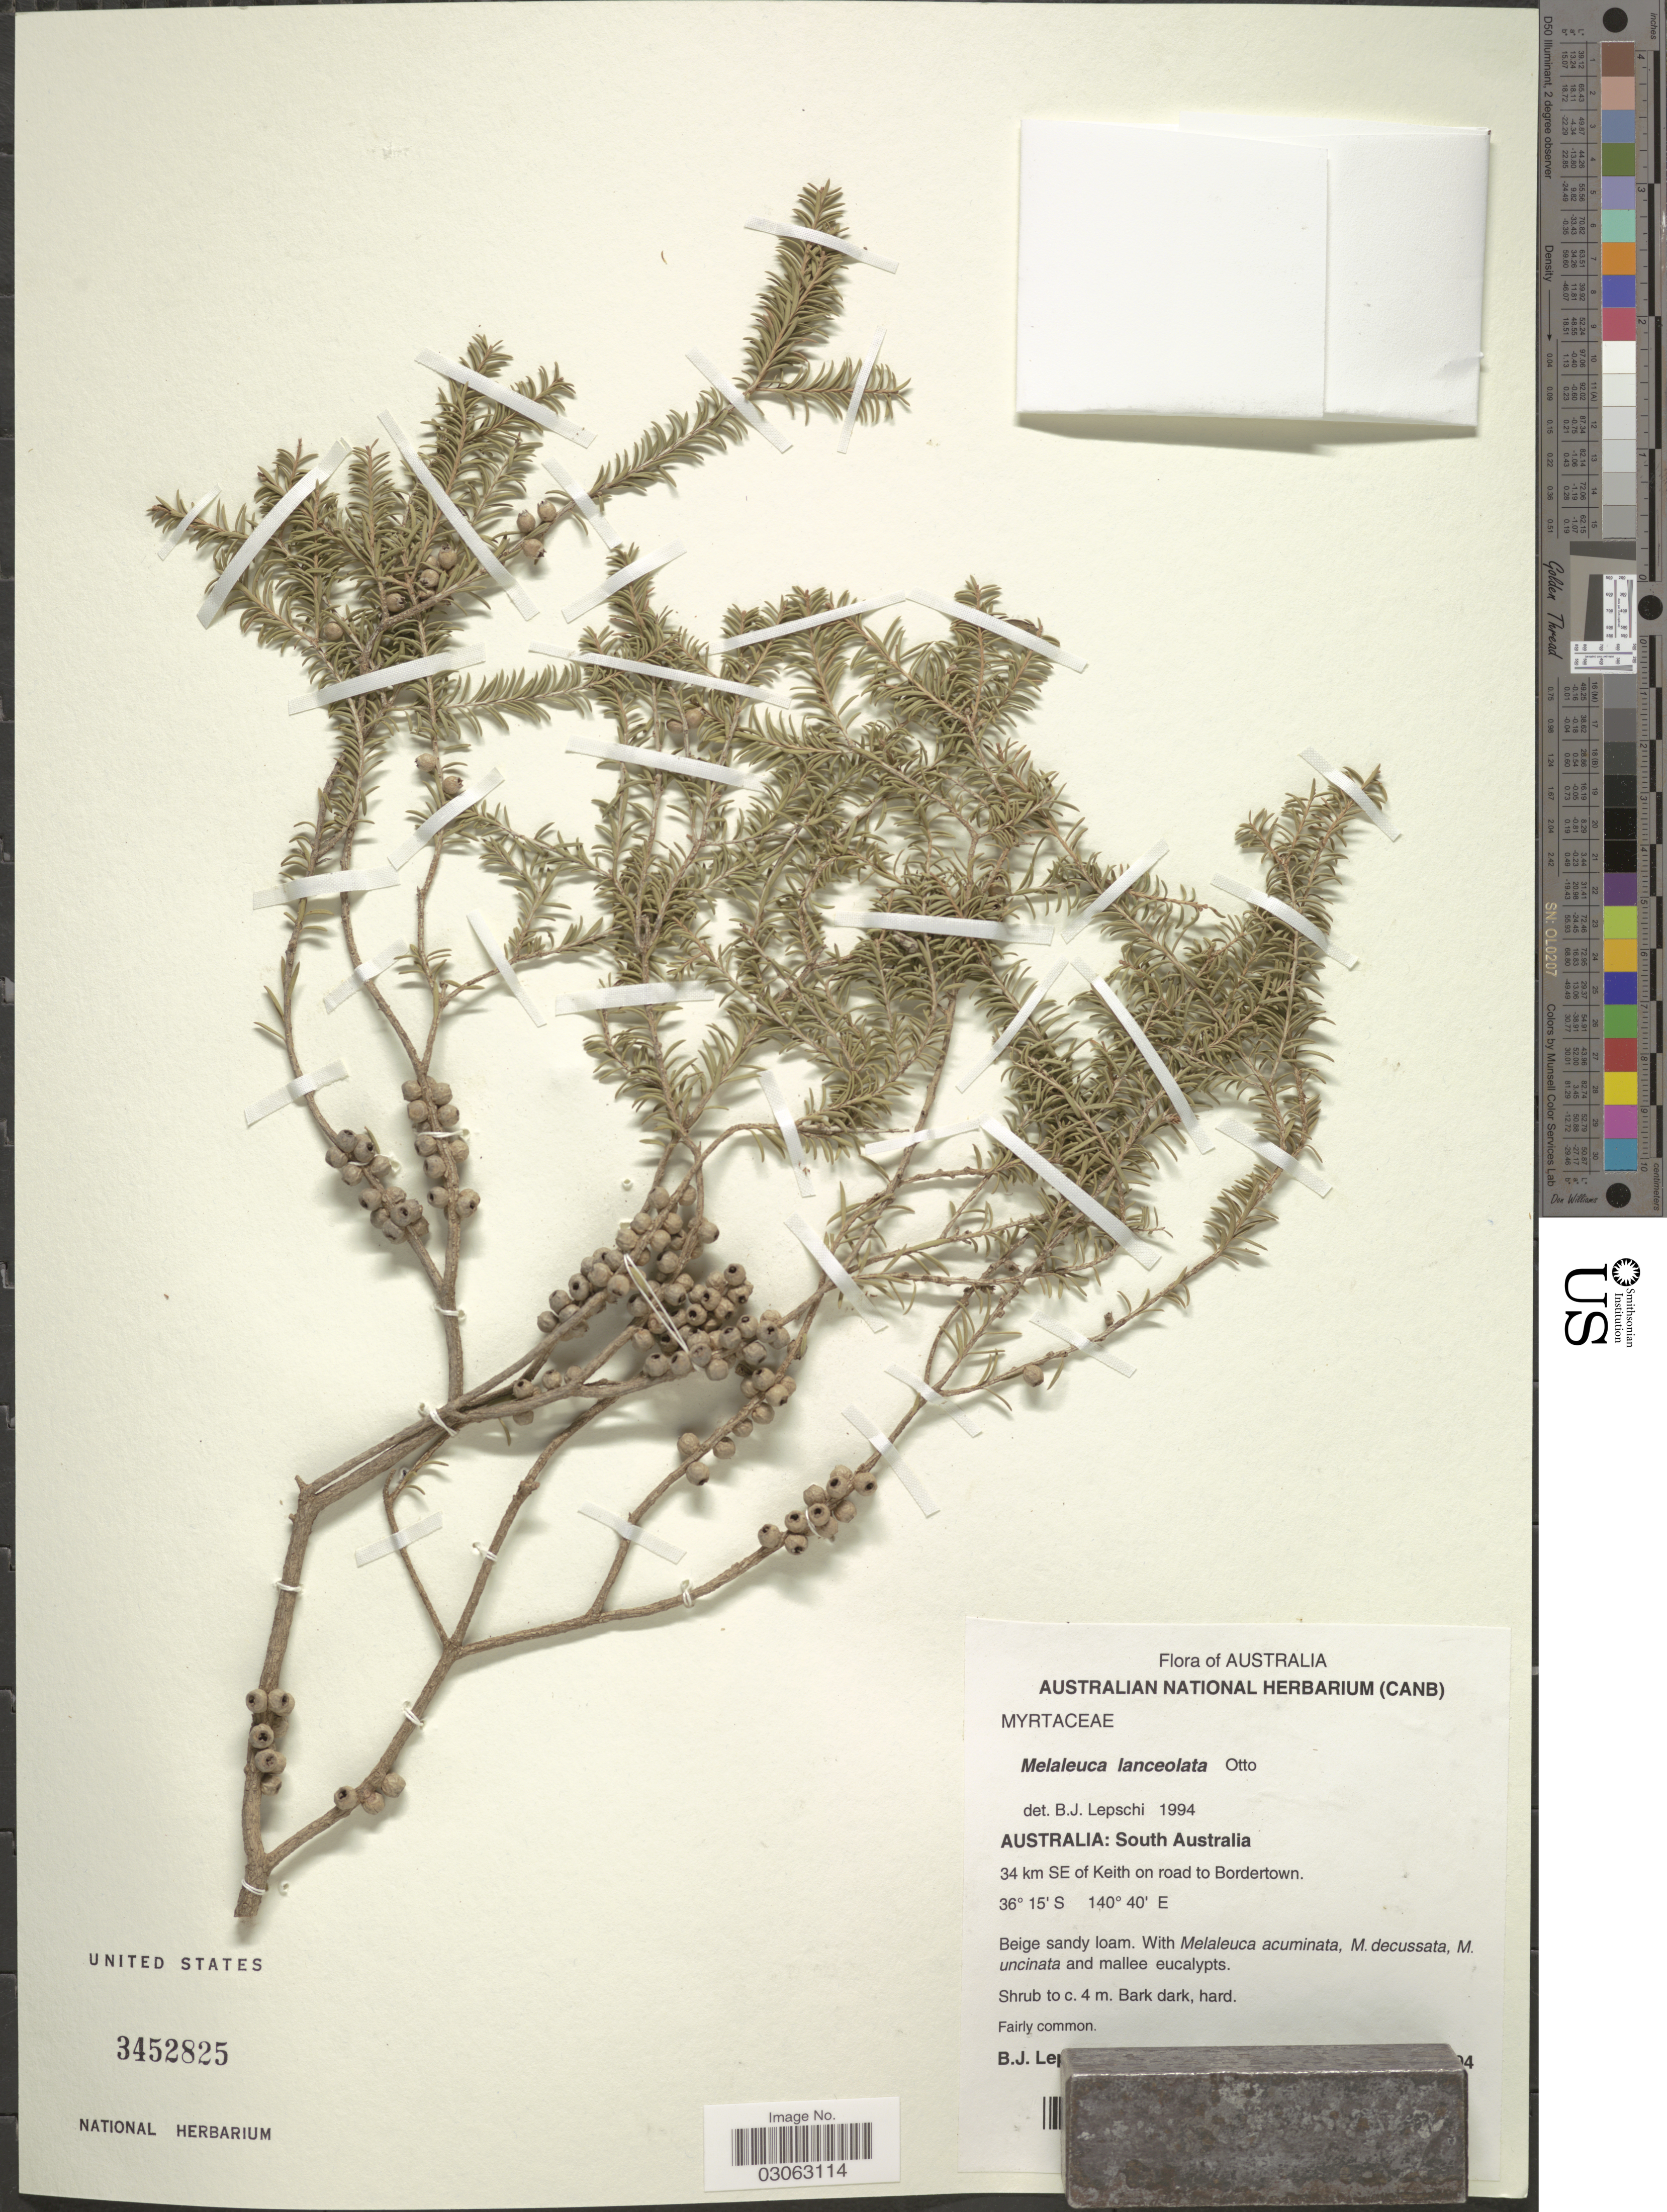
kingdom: Plantae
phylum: Tracheophyta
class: Magnoliopsida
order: Myrtales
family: Myrtaceae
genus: Melaleuca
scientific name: Melaleuca lanceolata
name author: Otto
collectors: B. Lepschi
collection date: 1904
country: Australia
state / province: South Australia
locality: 34 km SE of Keith on road to Bordertown.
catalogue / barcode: US 3452825